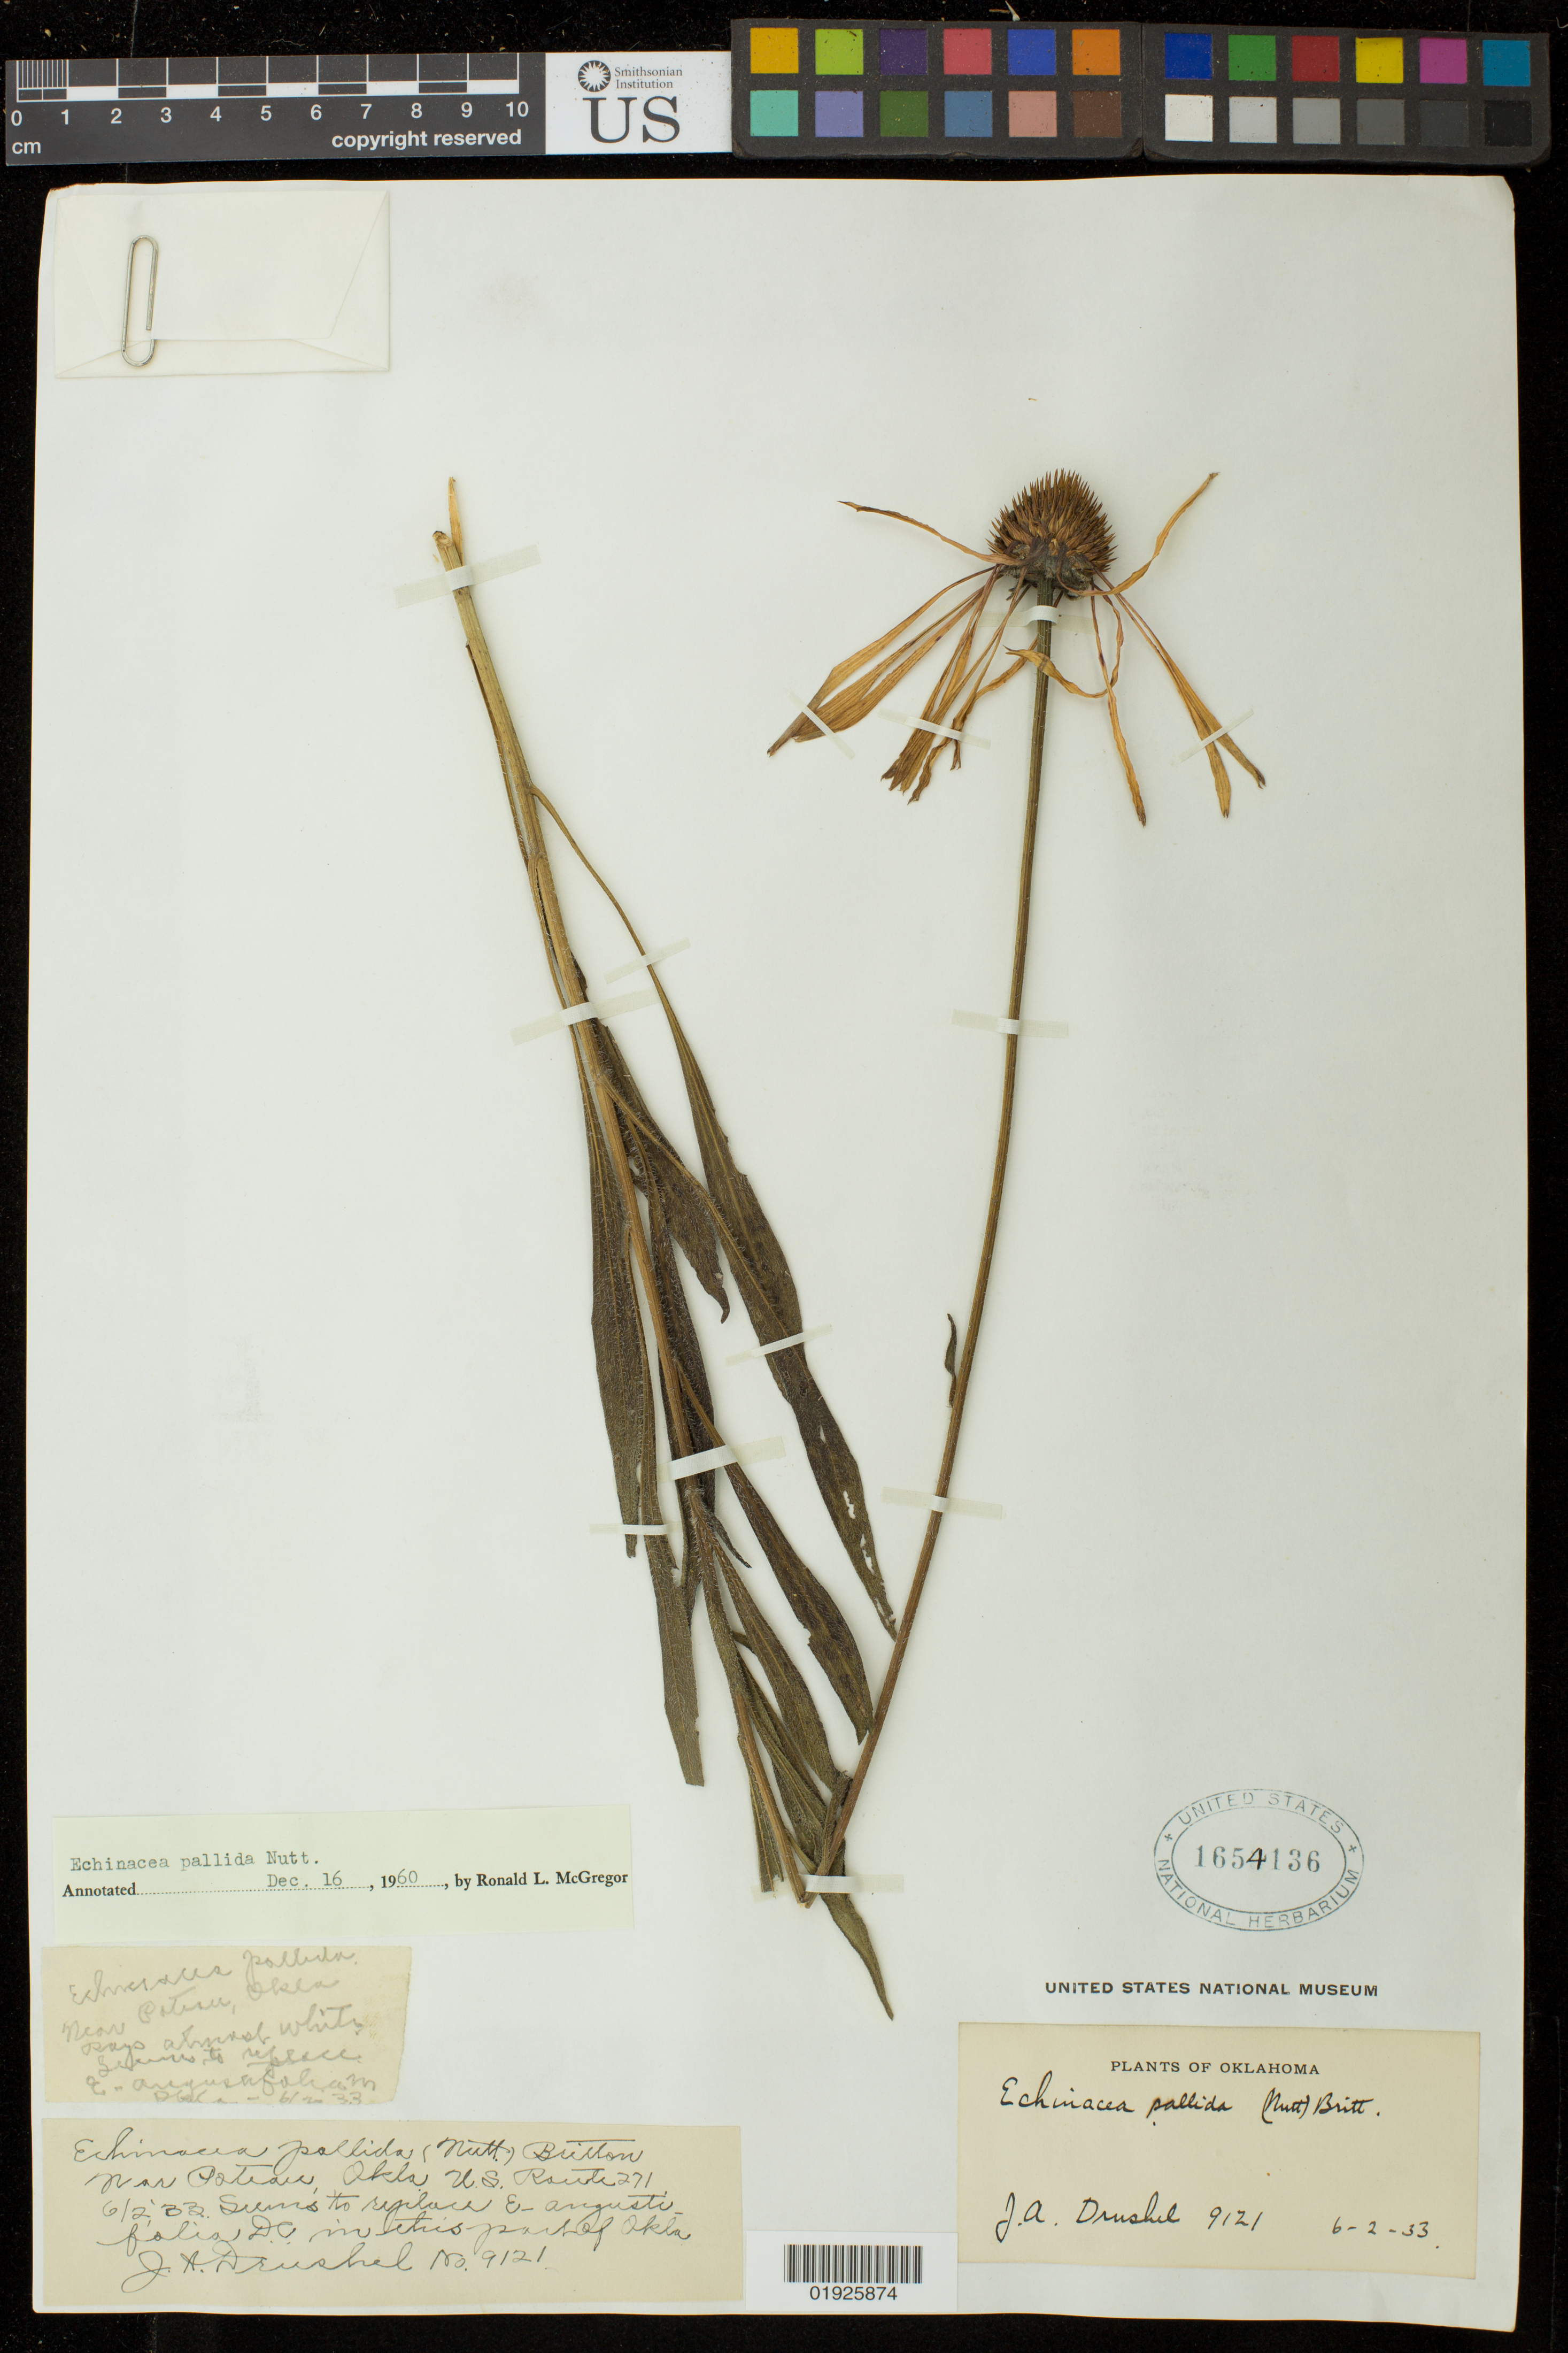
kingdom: Plantae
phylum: Tracheophyta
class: Magnoliopsida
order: Asterales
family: Asteraceae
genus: Echinacea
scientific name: Echinacea pallida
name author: (Nutt.) Nutt.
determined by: McGregor, R. L.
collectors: J. A. Drushel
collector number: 9121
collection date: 1933-02-06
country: United States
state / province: Oklahoma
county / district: La Flore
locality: Near Poteau. US Route 271.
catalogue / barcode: US 1654136